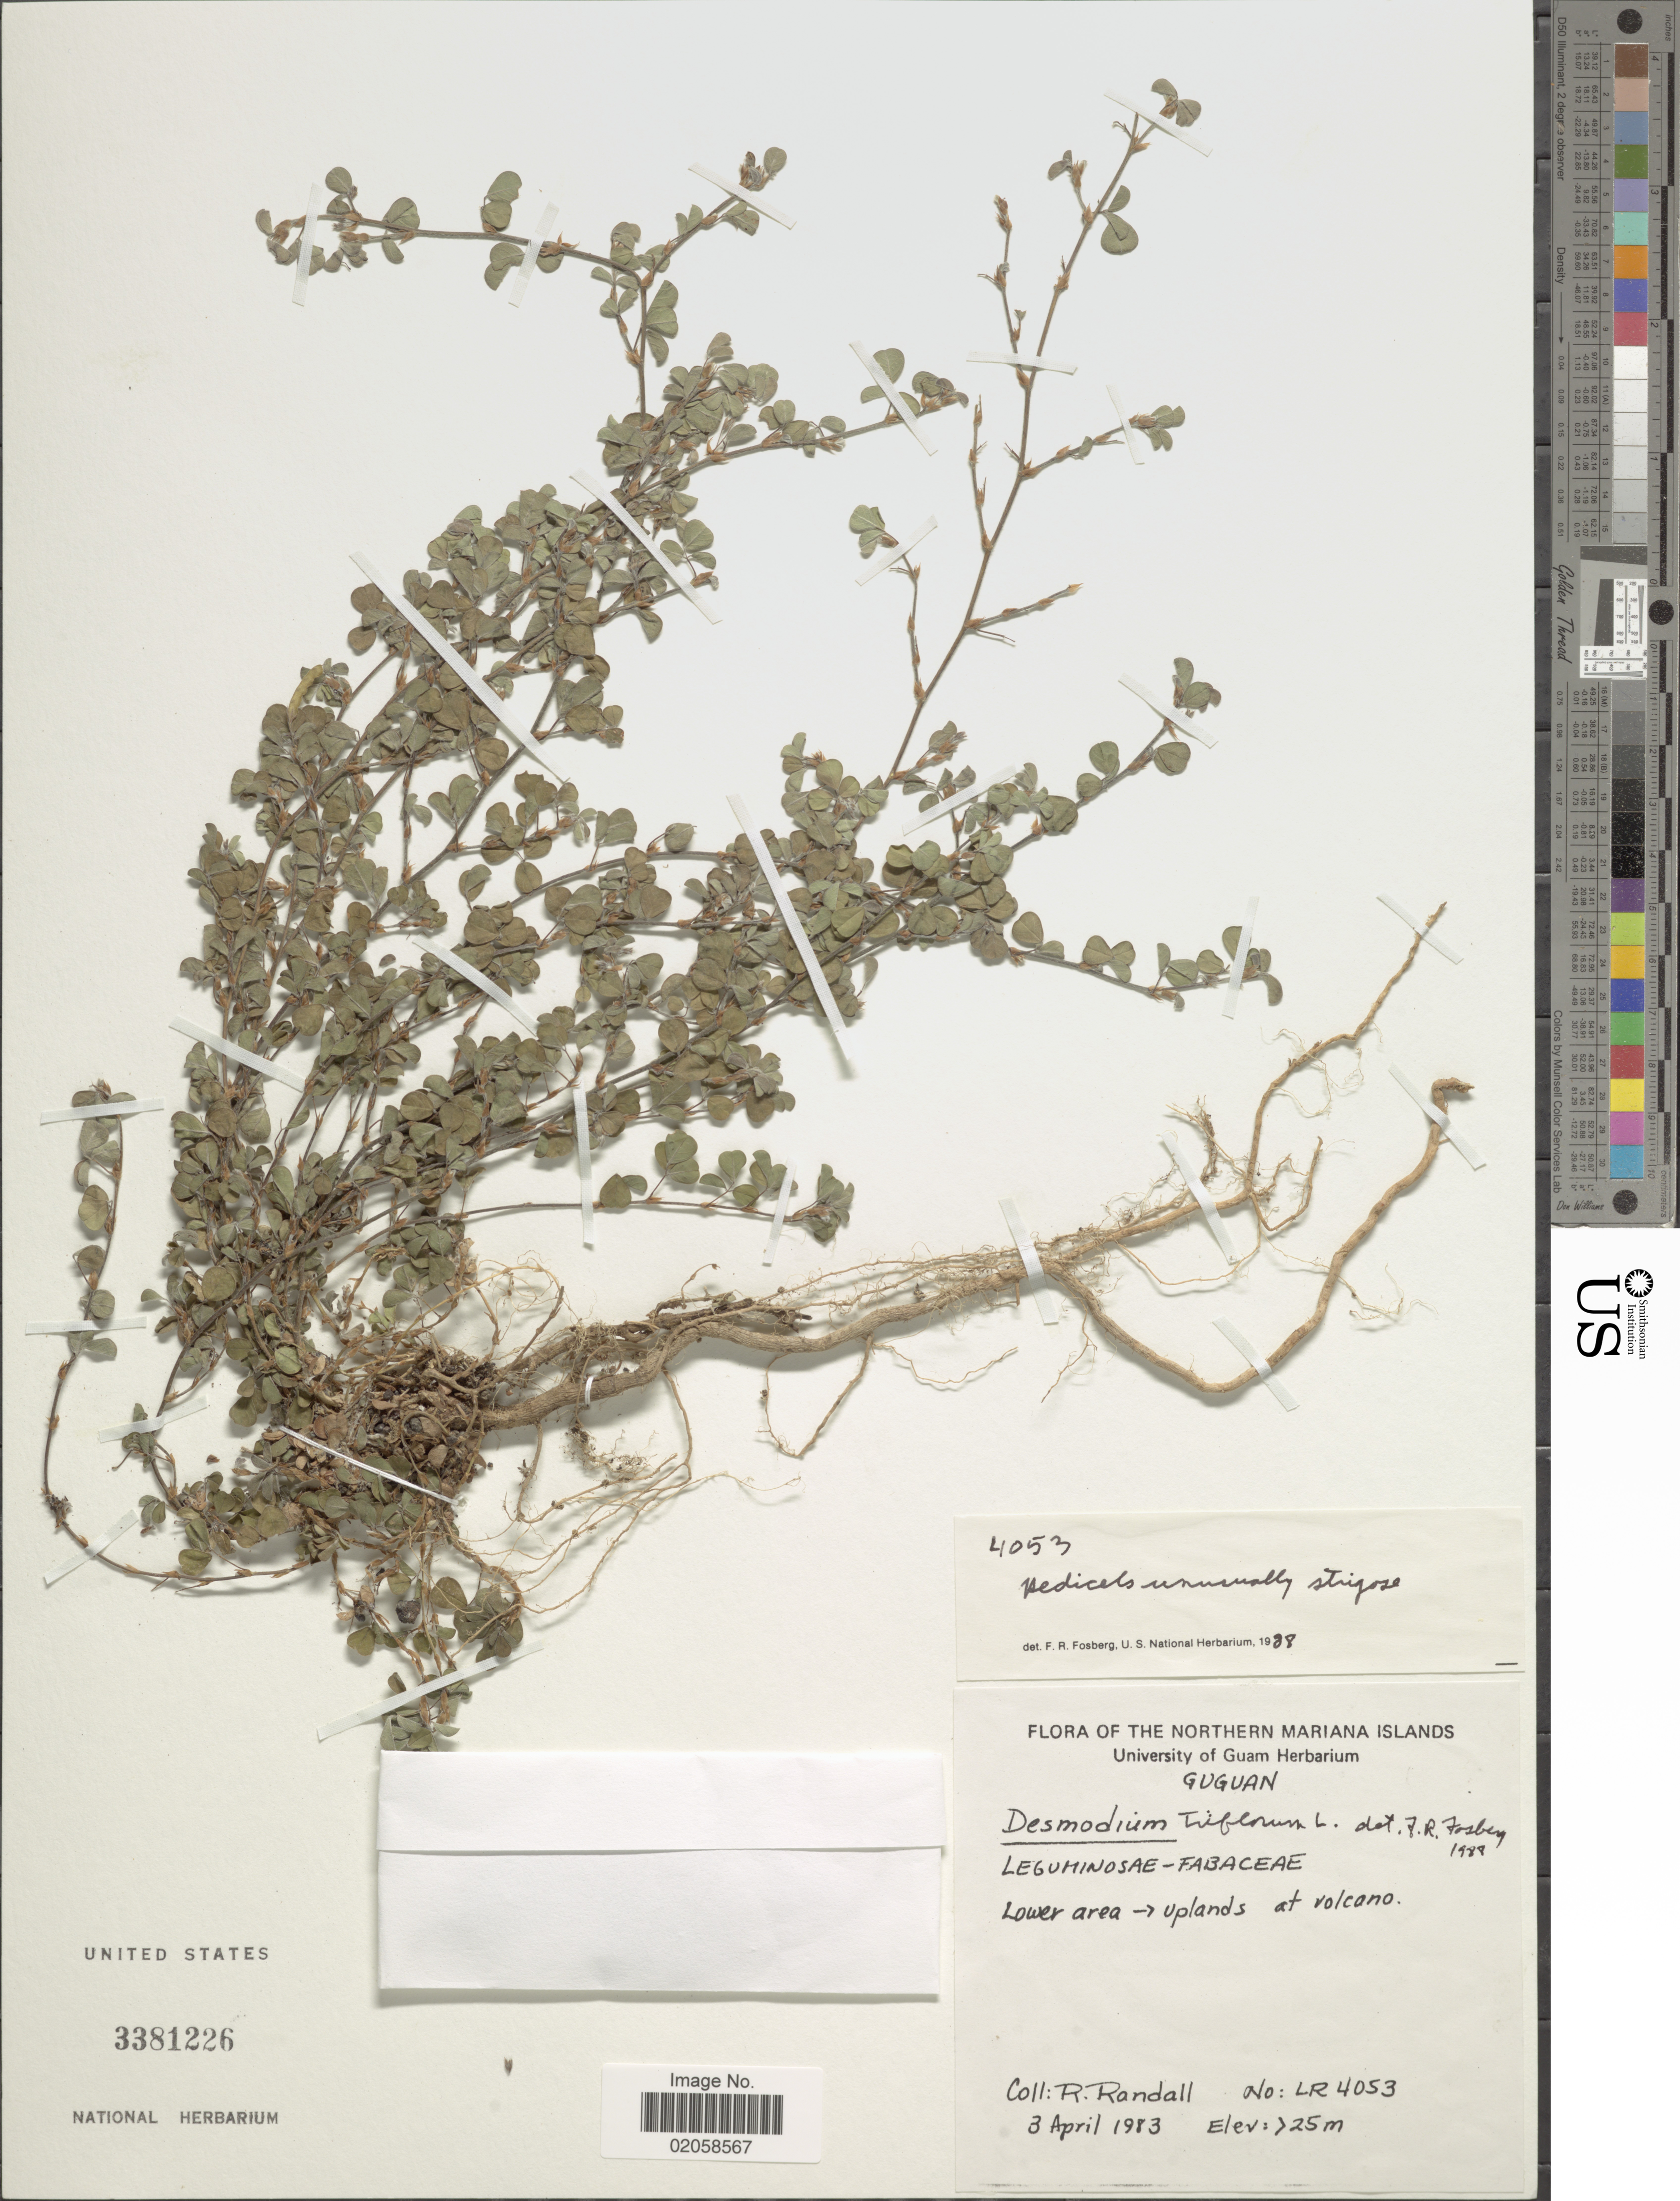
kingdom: Plantae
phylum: Tracheophyta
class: Magnoliopsida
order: Fabales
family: Fabaceae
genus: Grona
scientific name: Grona triflora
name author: (L.) H. Ohashi & K. Ohashi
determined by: Strong, Mark T., (BOT), Smithsonian Institution - National Museum of Natural History (UNITED STATES)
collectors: R. Randall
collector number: LR4053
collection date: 1983-04-03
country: Northern Mariana Islands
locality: Guguan, Lower area-> upands at volcano.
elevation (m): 25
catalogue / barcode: US 3381226